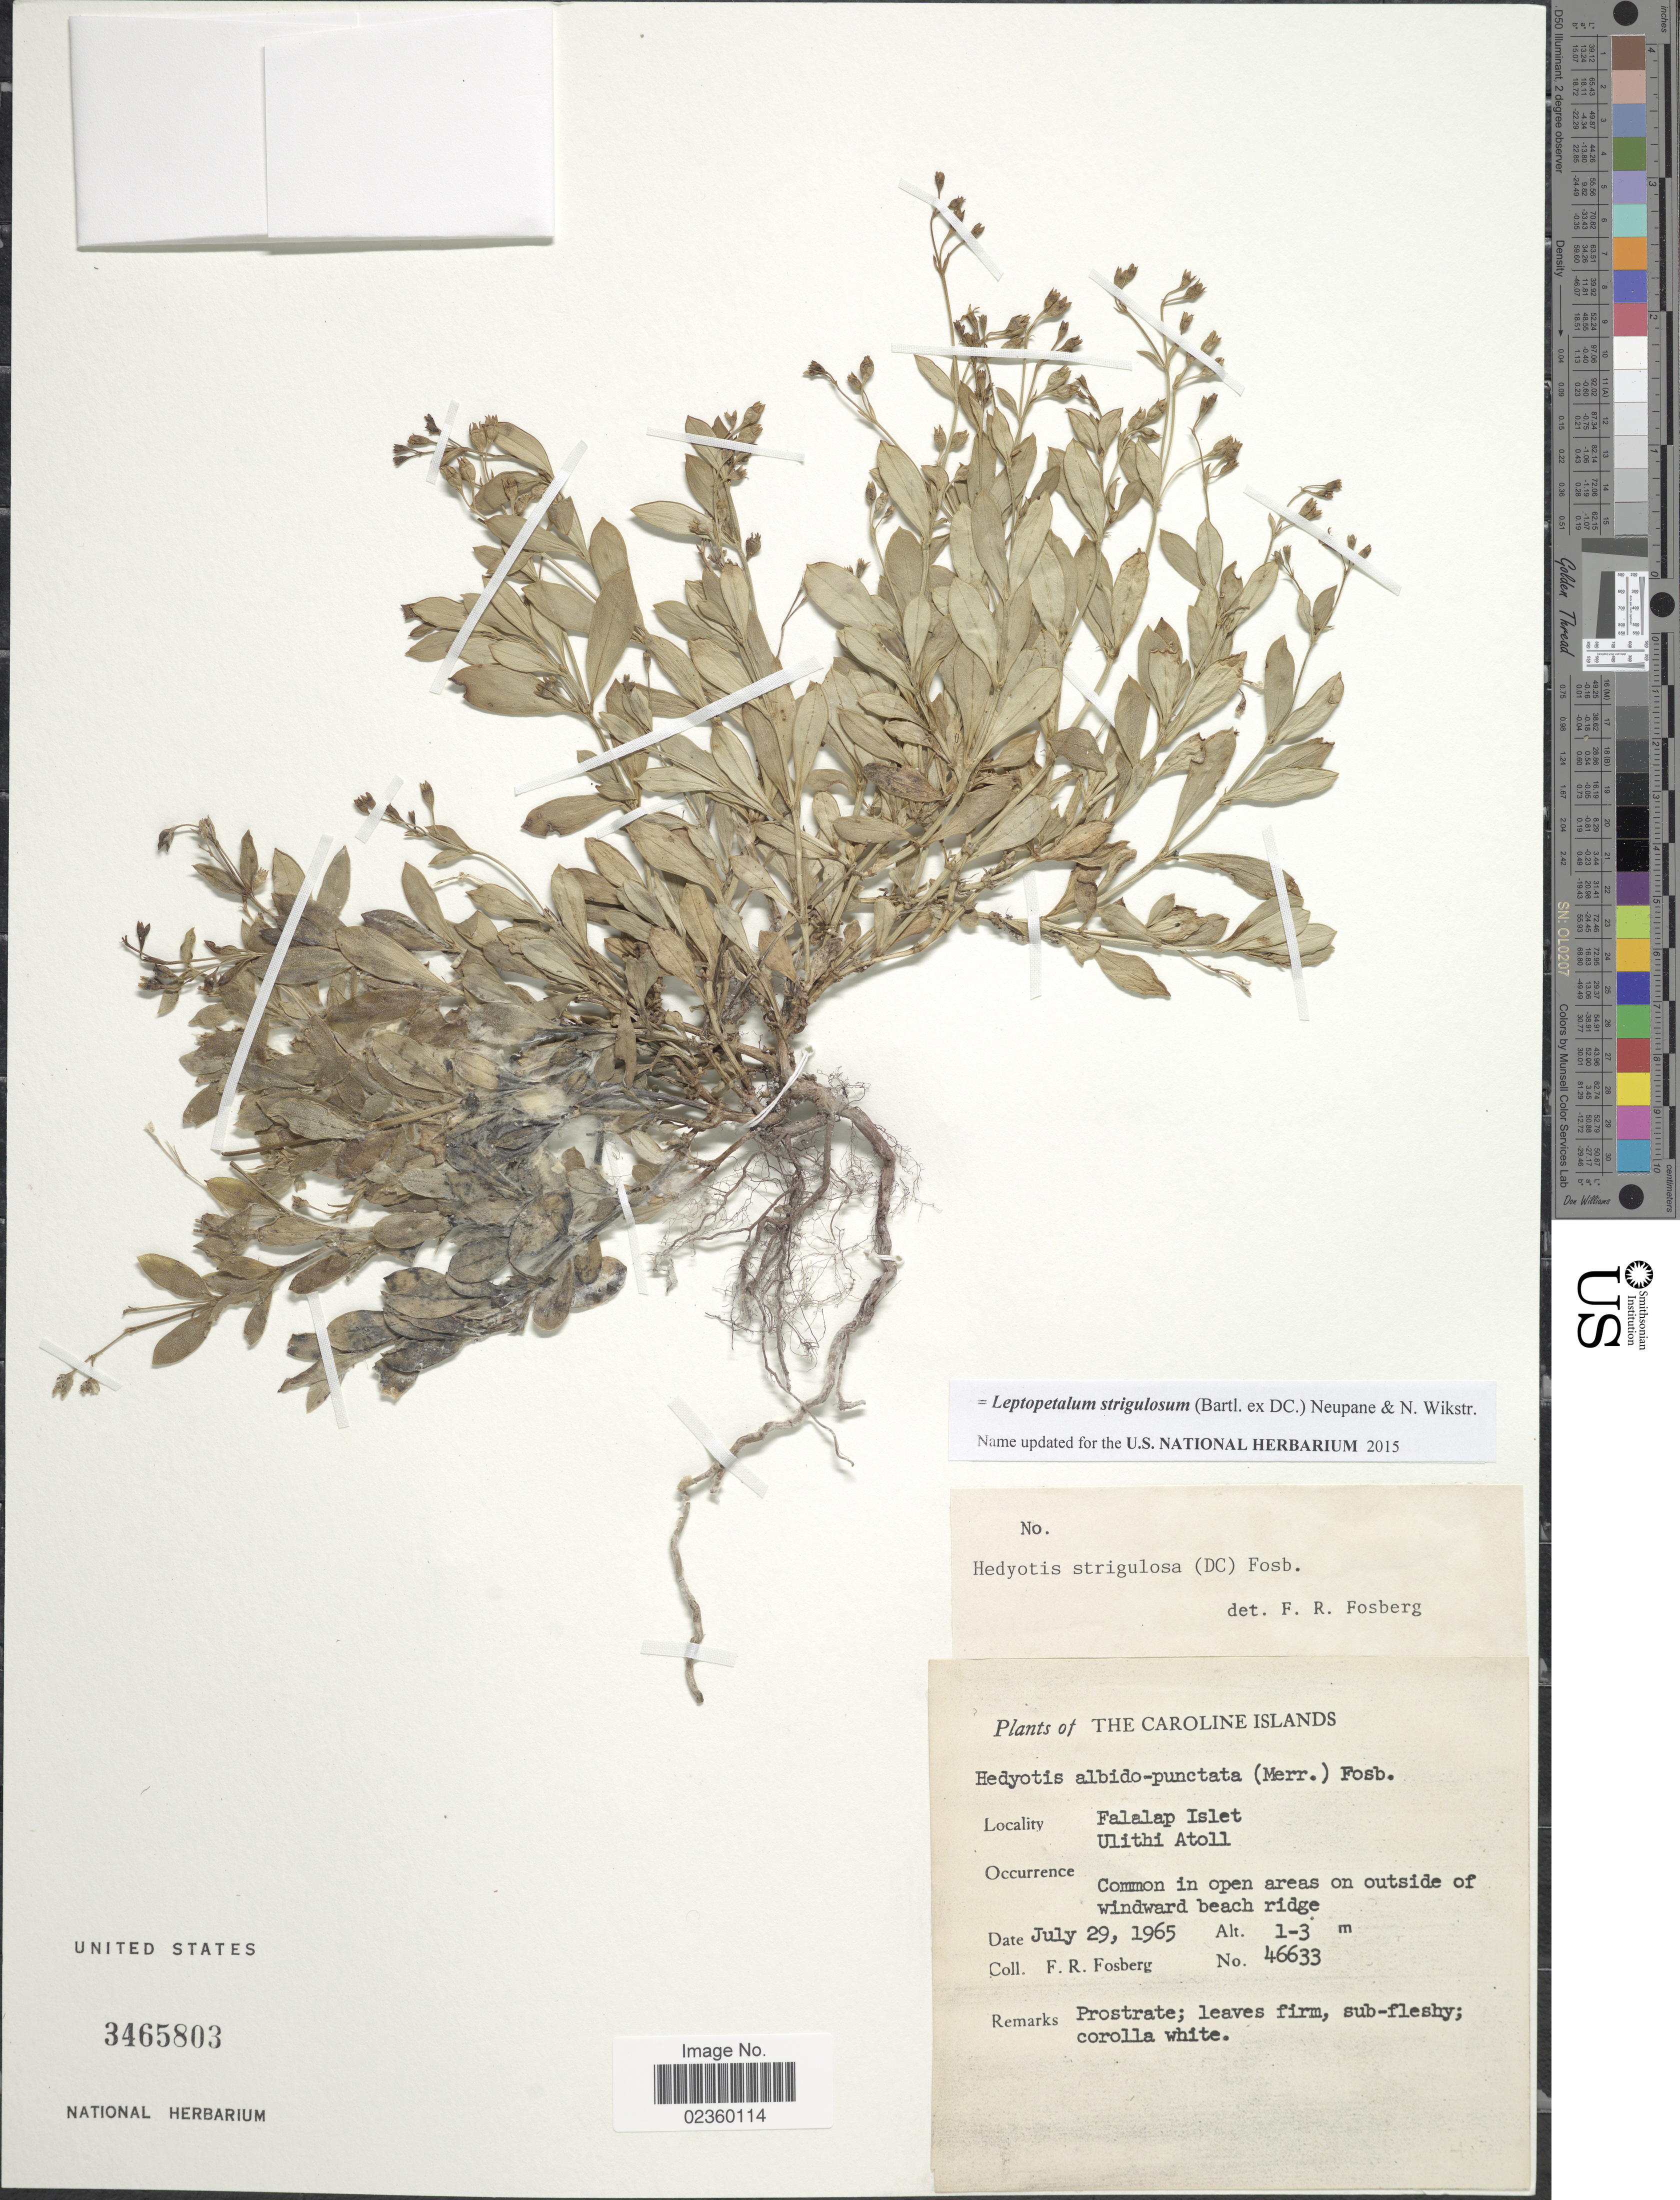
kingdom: Plantae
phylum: Tracheophyta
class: Magnoliopsida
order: Gentianales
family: Rubiaceae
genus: Leptopetalum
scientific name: Leptopetalum strigulosum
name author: (Bartl. ex DC.) Neupane & N. Wikstr.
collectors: F. R. Fosberg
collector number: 46633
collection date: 1965-07-29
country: Micronesia, Federated States of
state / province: Yap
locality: The Caroline Islands, Falalap Islet, Ulithi Atoll, Common in opn areas on outside of windward beach ridge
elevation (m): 1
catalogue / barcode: US 3465803